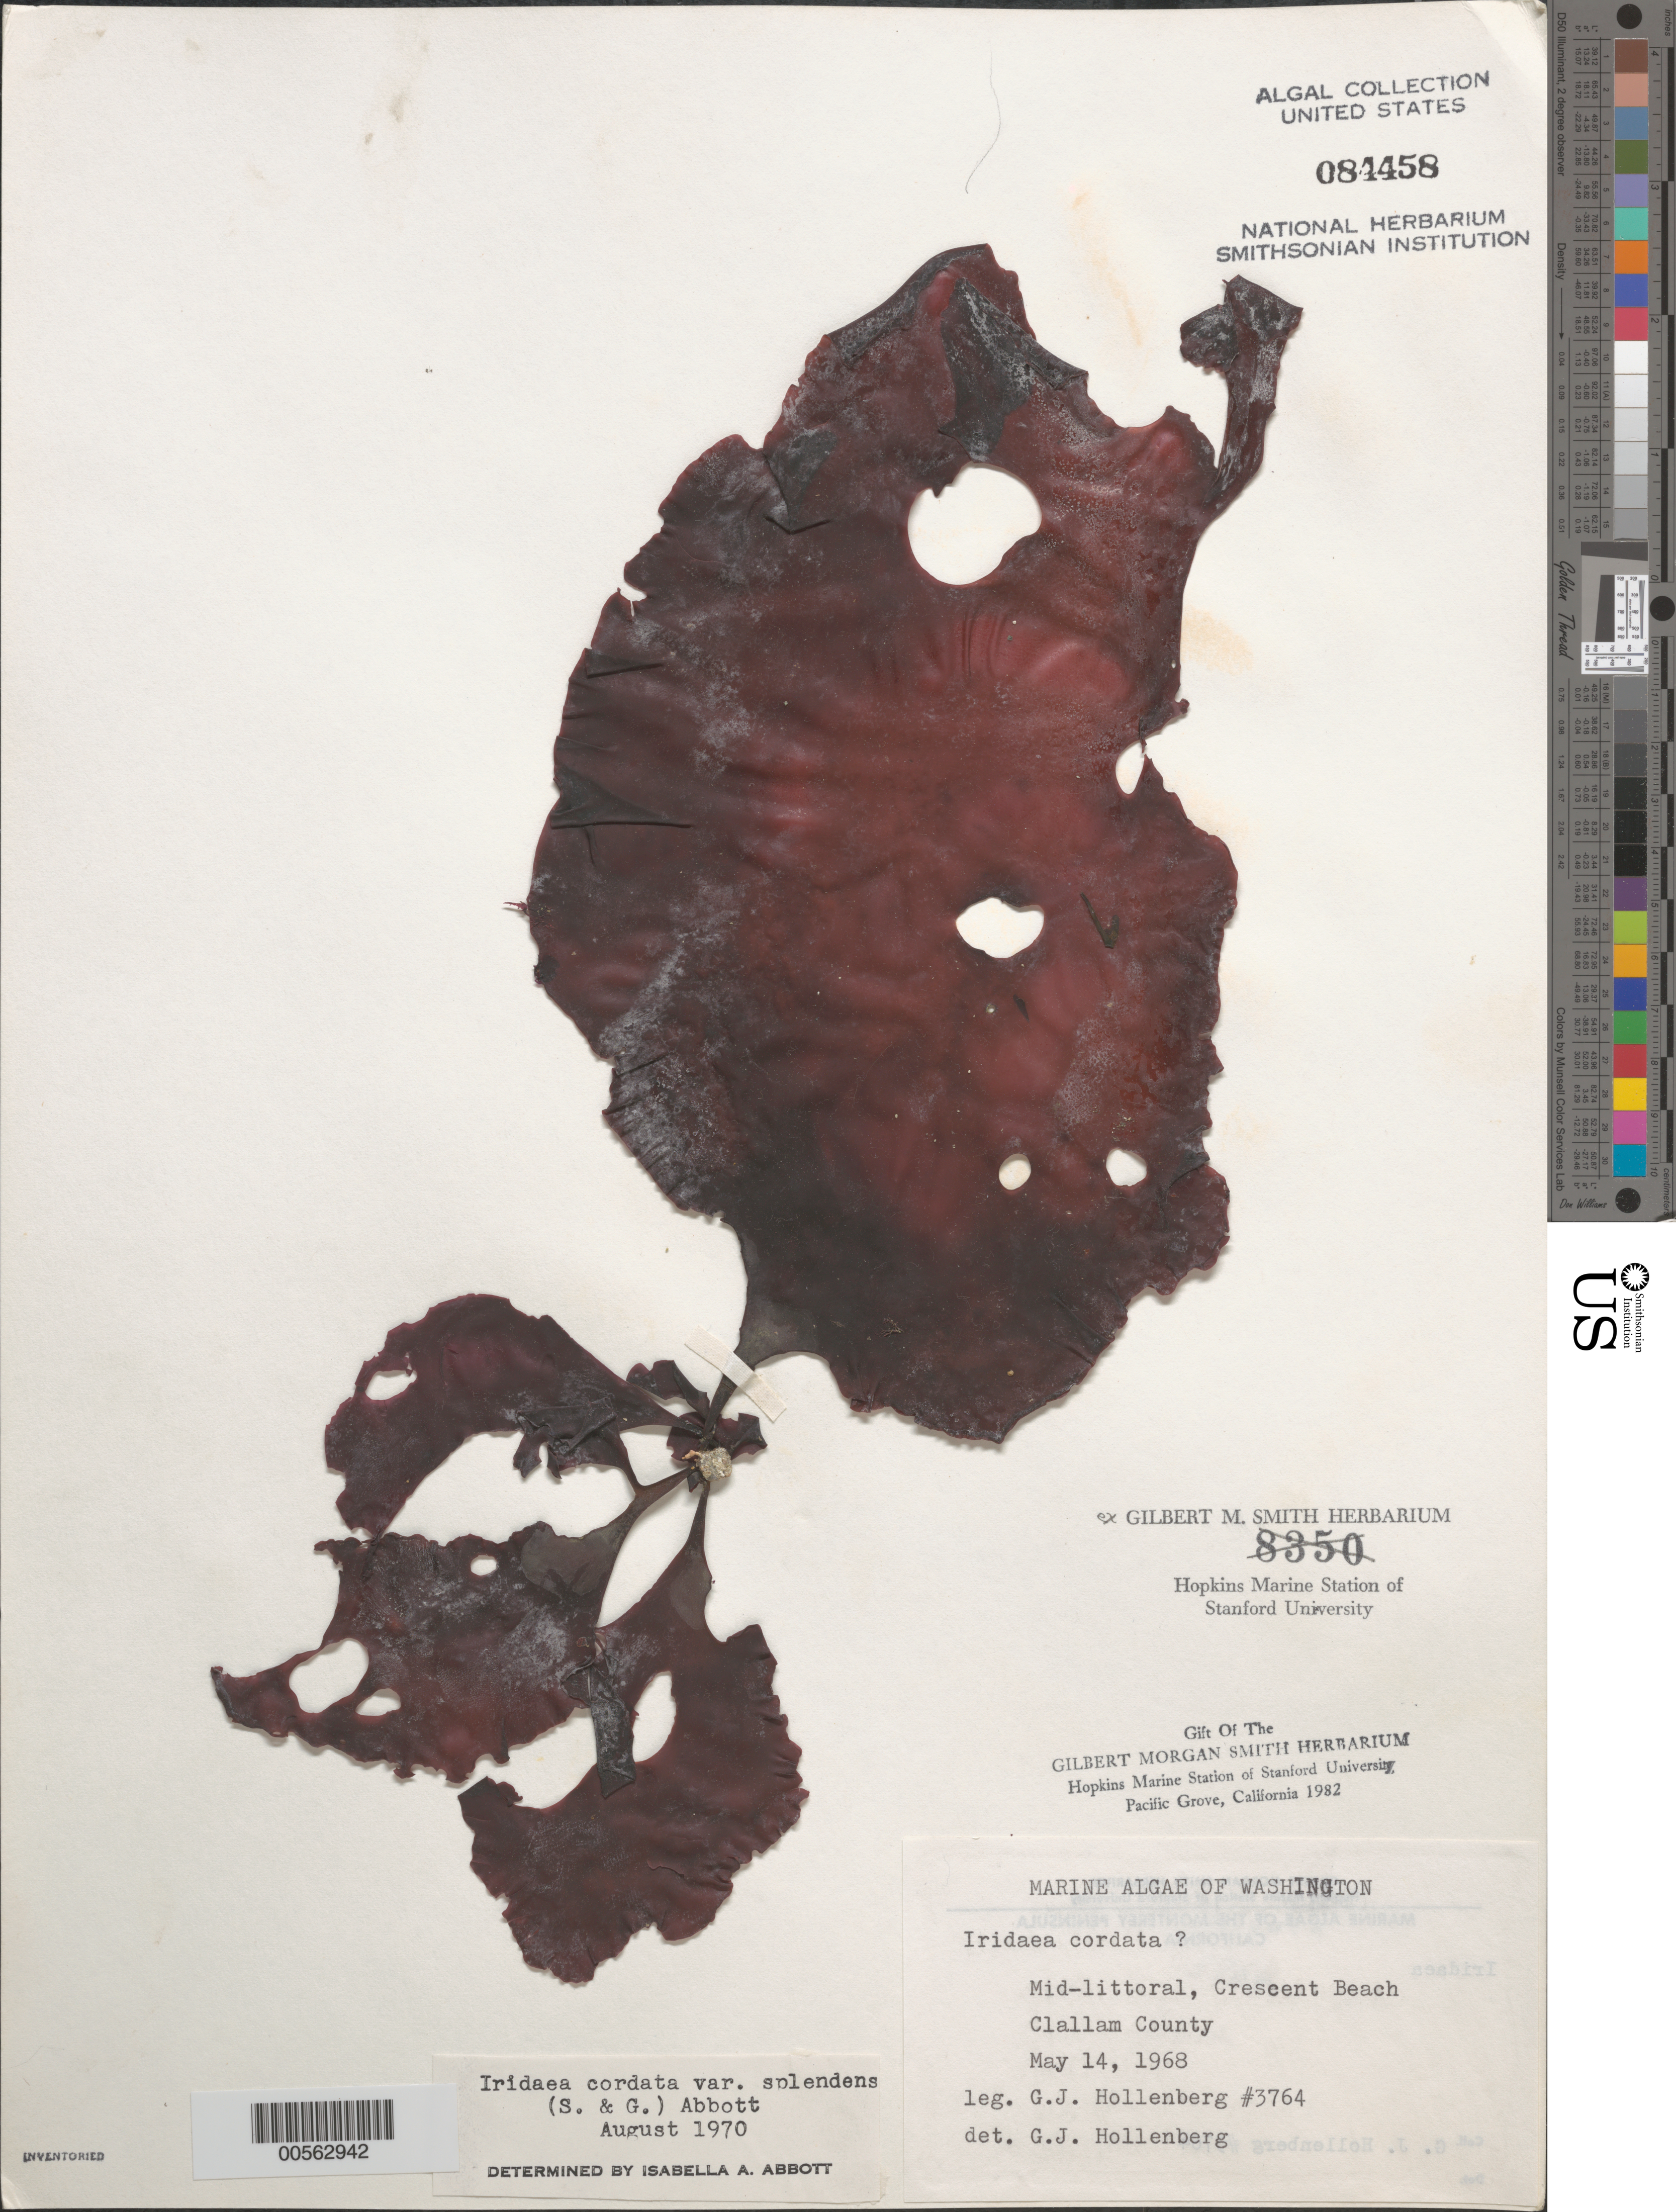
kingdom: Plantae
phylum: Rhodophyta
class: Florideophyceae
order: Gigartinales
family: Gigartinaceae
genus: Iridaea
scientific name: Iridaea cordata var. splendens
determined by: Abbott, Isabella A.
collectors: G. Hollenberg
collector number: GJH 3764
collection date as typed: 14 May 1968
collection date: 1968-05-14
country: United States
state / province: Washington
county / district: Clallam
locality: Crescent Beach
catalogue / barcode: US 84458